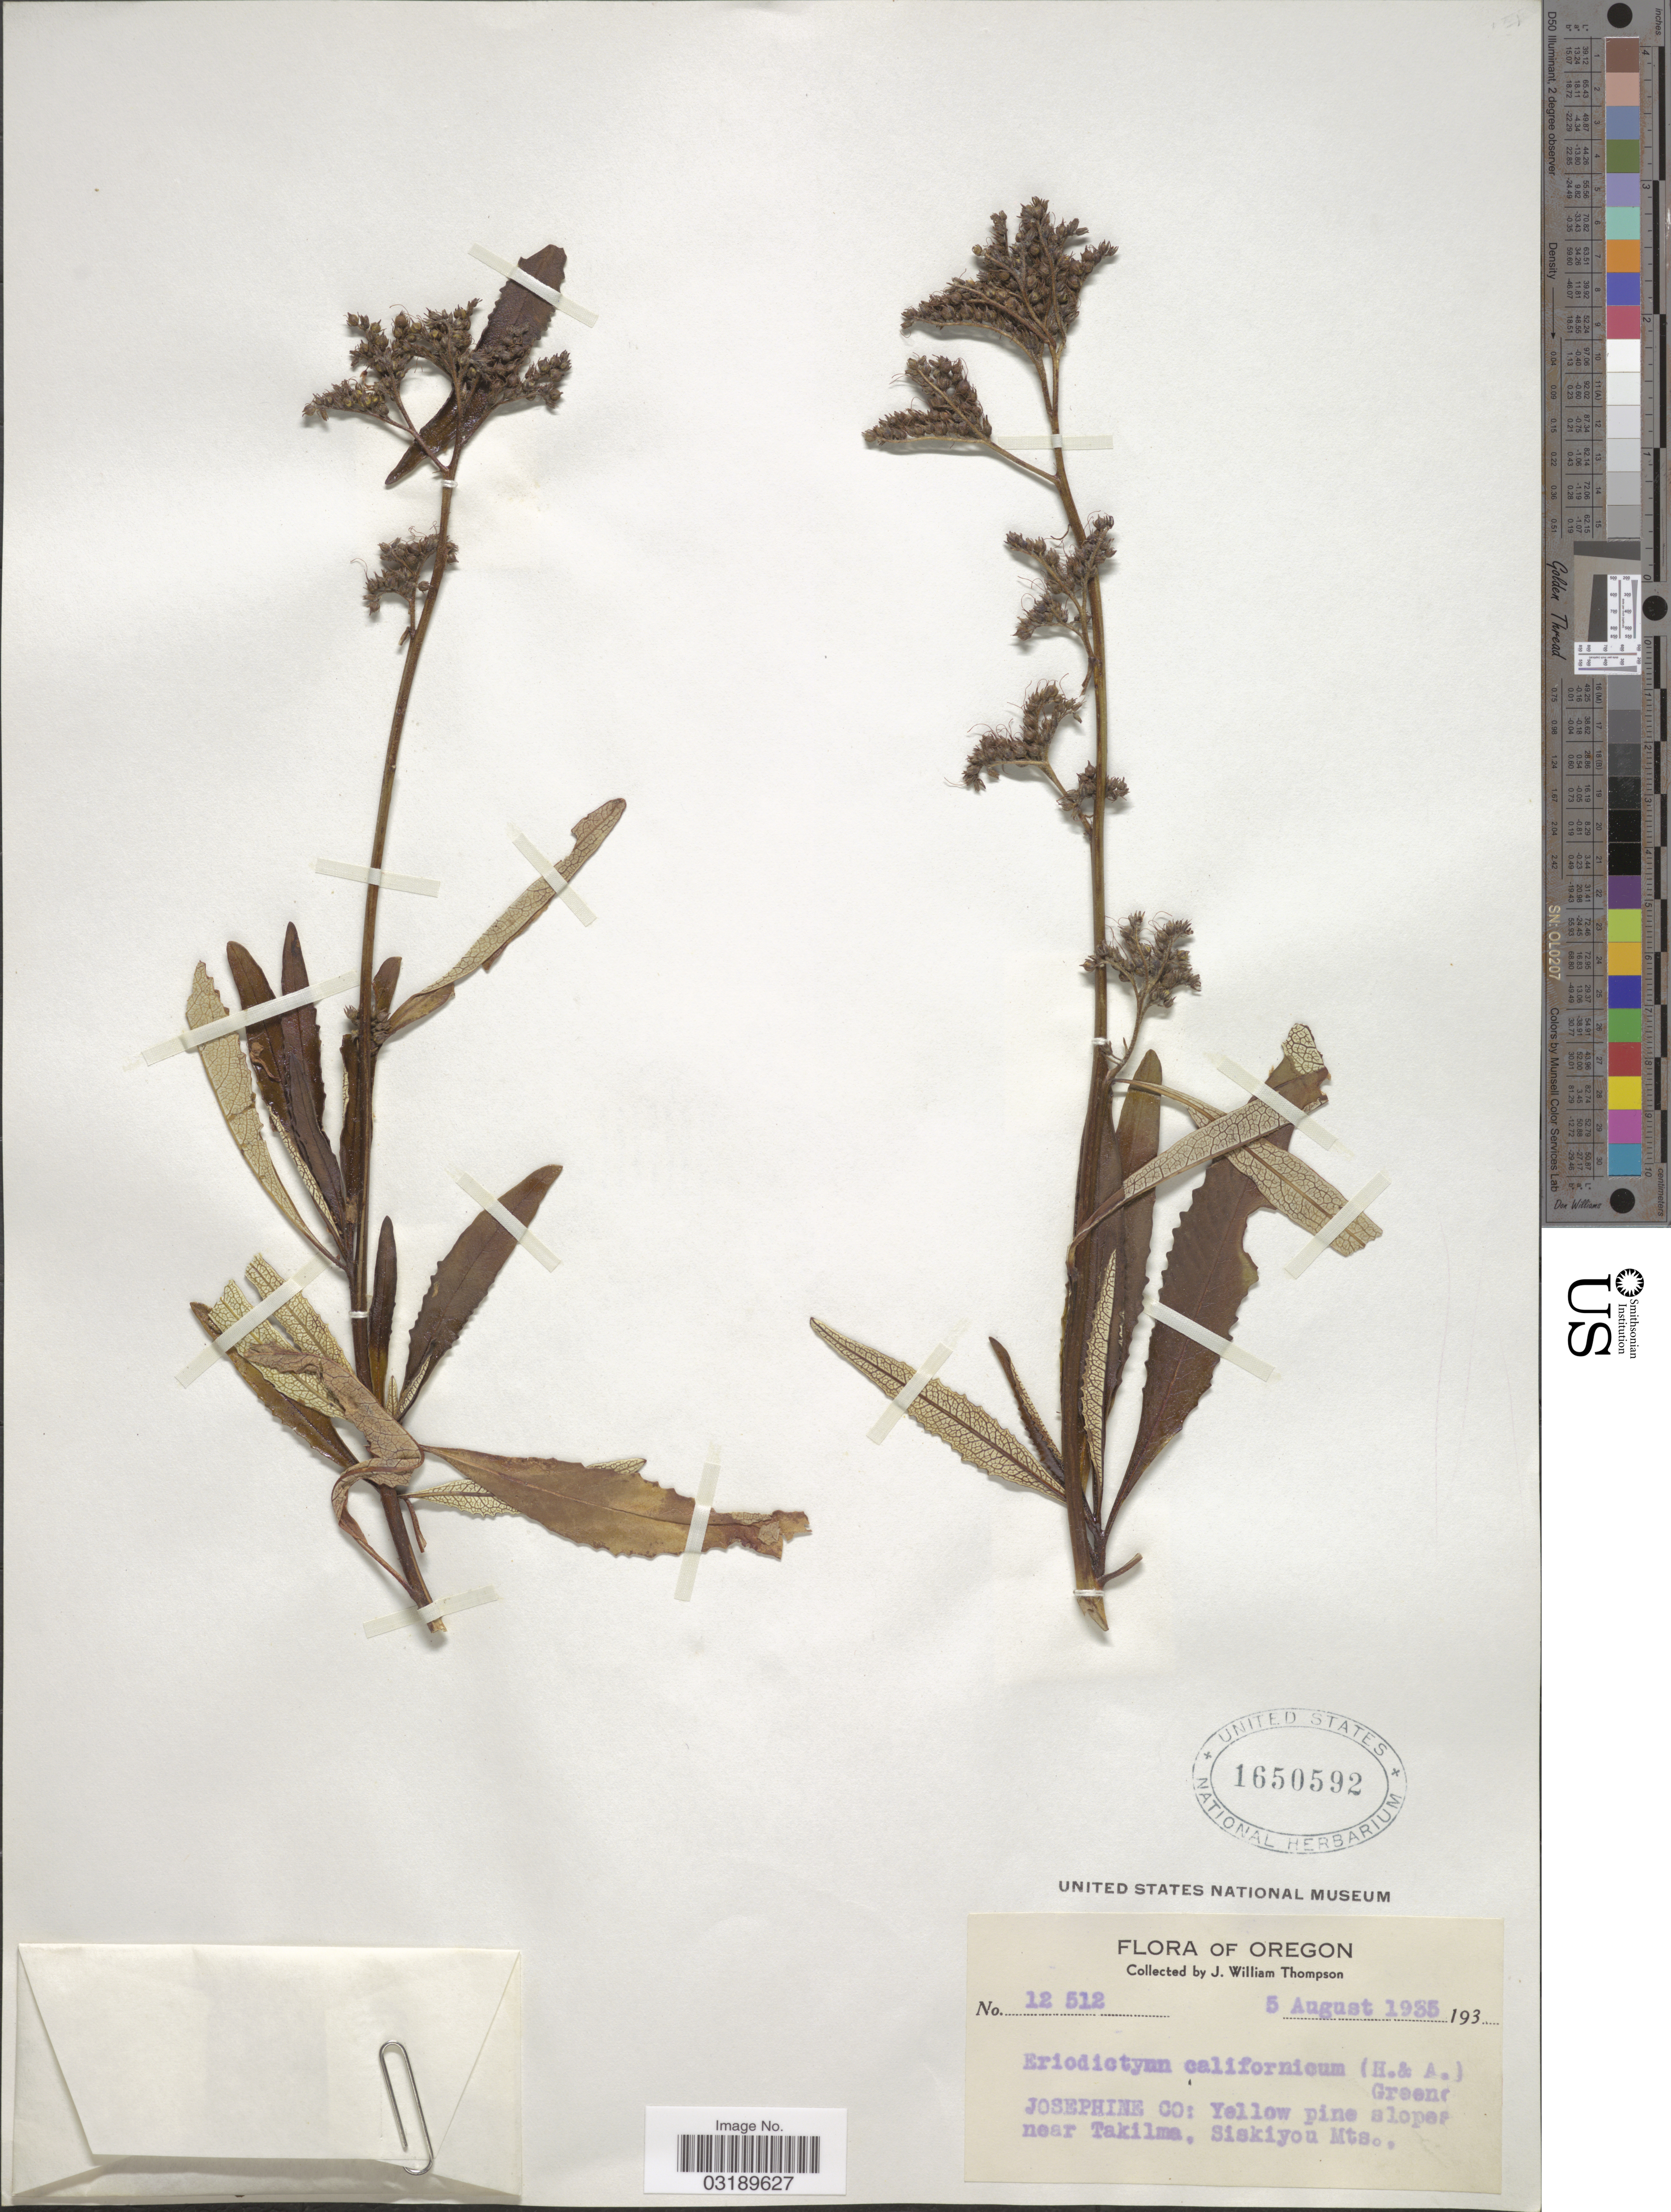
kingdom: Plantae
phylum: Tracheophyta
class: Magnoliopsida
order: Boraginales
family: Namaceae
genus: Eriodictyon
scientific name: Eriodictyon californicum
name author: (Hook. & Arn.) Torr.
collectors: J. W. Thompson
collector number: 12512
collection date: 1935-08-05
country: United States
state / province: Oregon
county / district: Josephine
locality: Josephine Co: slopes near Takilma, Siskiyou Mts.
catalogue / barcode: US 1650592